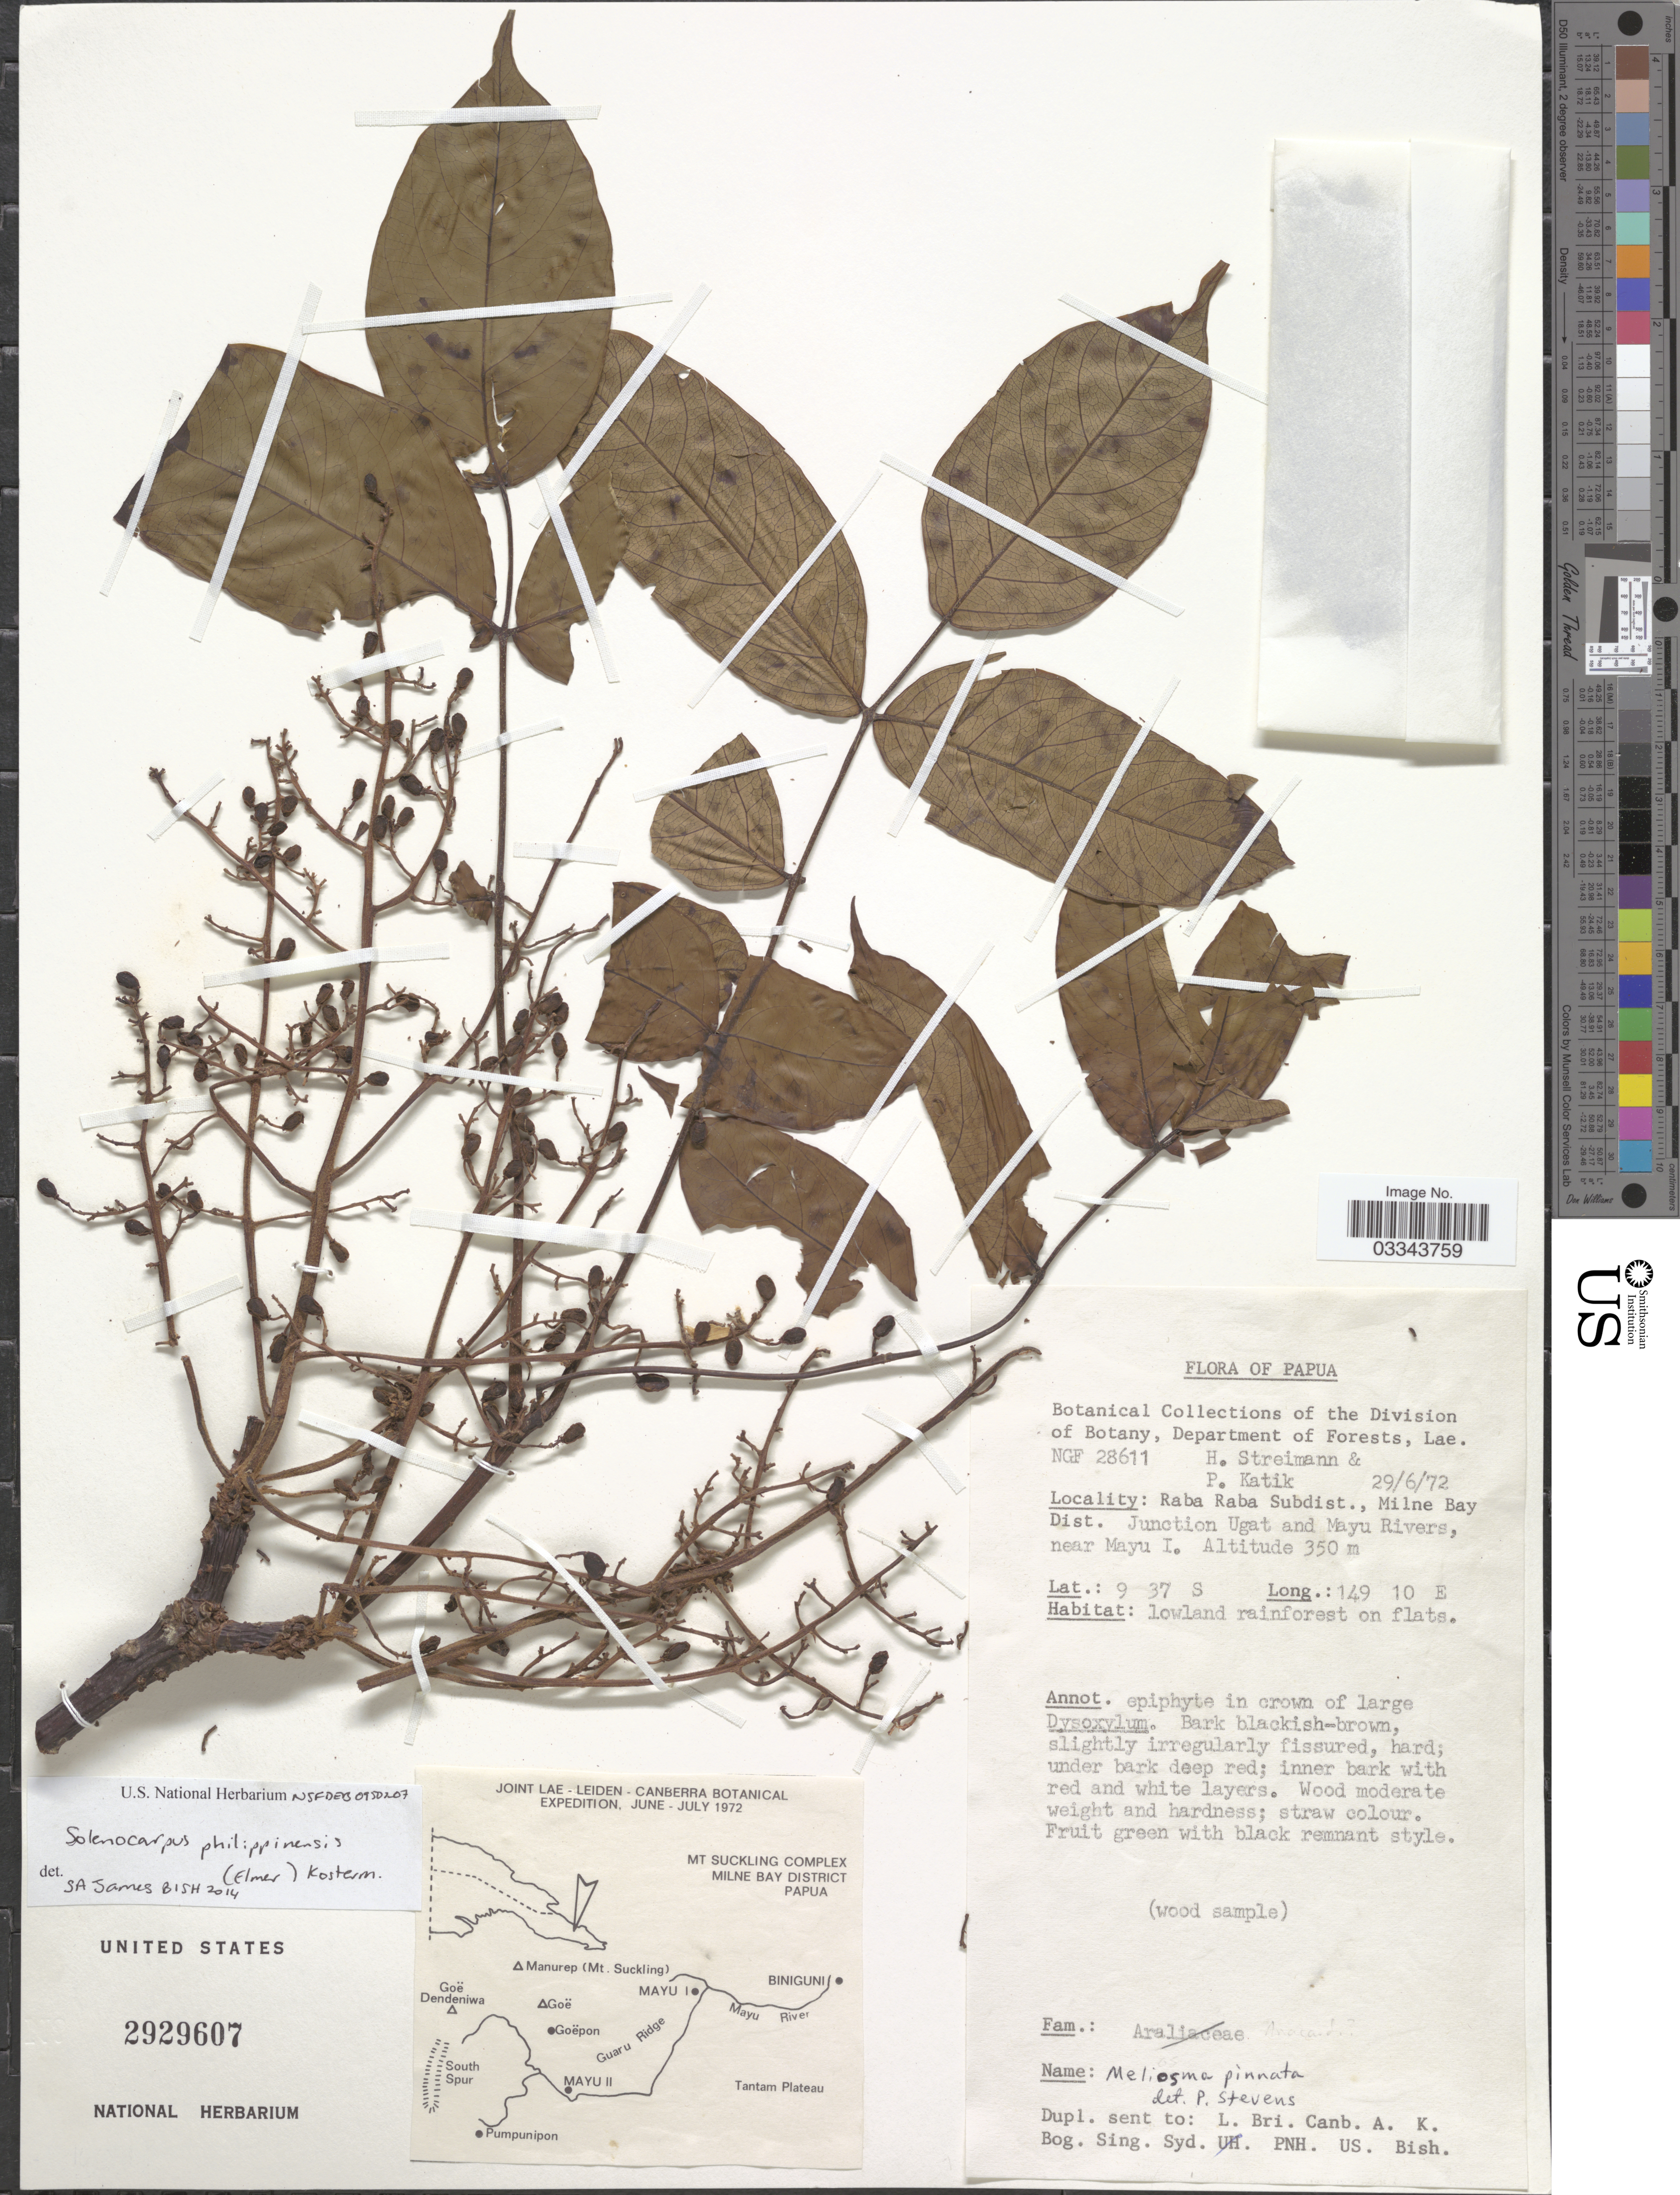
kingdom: Plantae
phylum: Tracheophyta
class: Magnoliopsida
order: Sapindales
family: Anacardiaceae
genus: Solenocarpus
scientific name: Solenocarpus philippinensis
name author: (Elmer) Kosterm.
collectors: H. Streimann & P. Katik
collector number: NGF 28611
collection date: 1972-06-29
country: Papua New Guinea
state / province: Milne Bay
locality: Papua. Raba Raba Subdist., Milne Bay Dist. Junction Ugat and Mayu Rivers, near Mayu I.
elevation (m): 350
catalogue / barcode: US 2929607